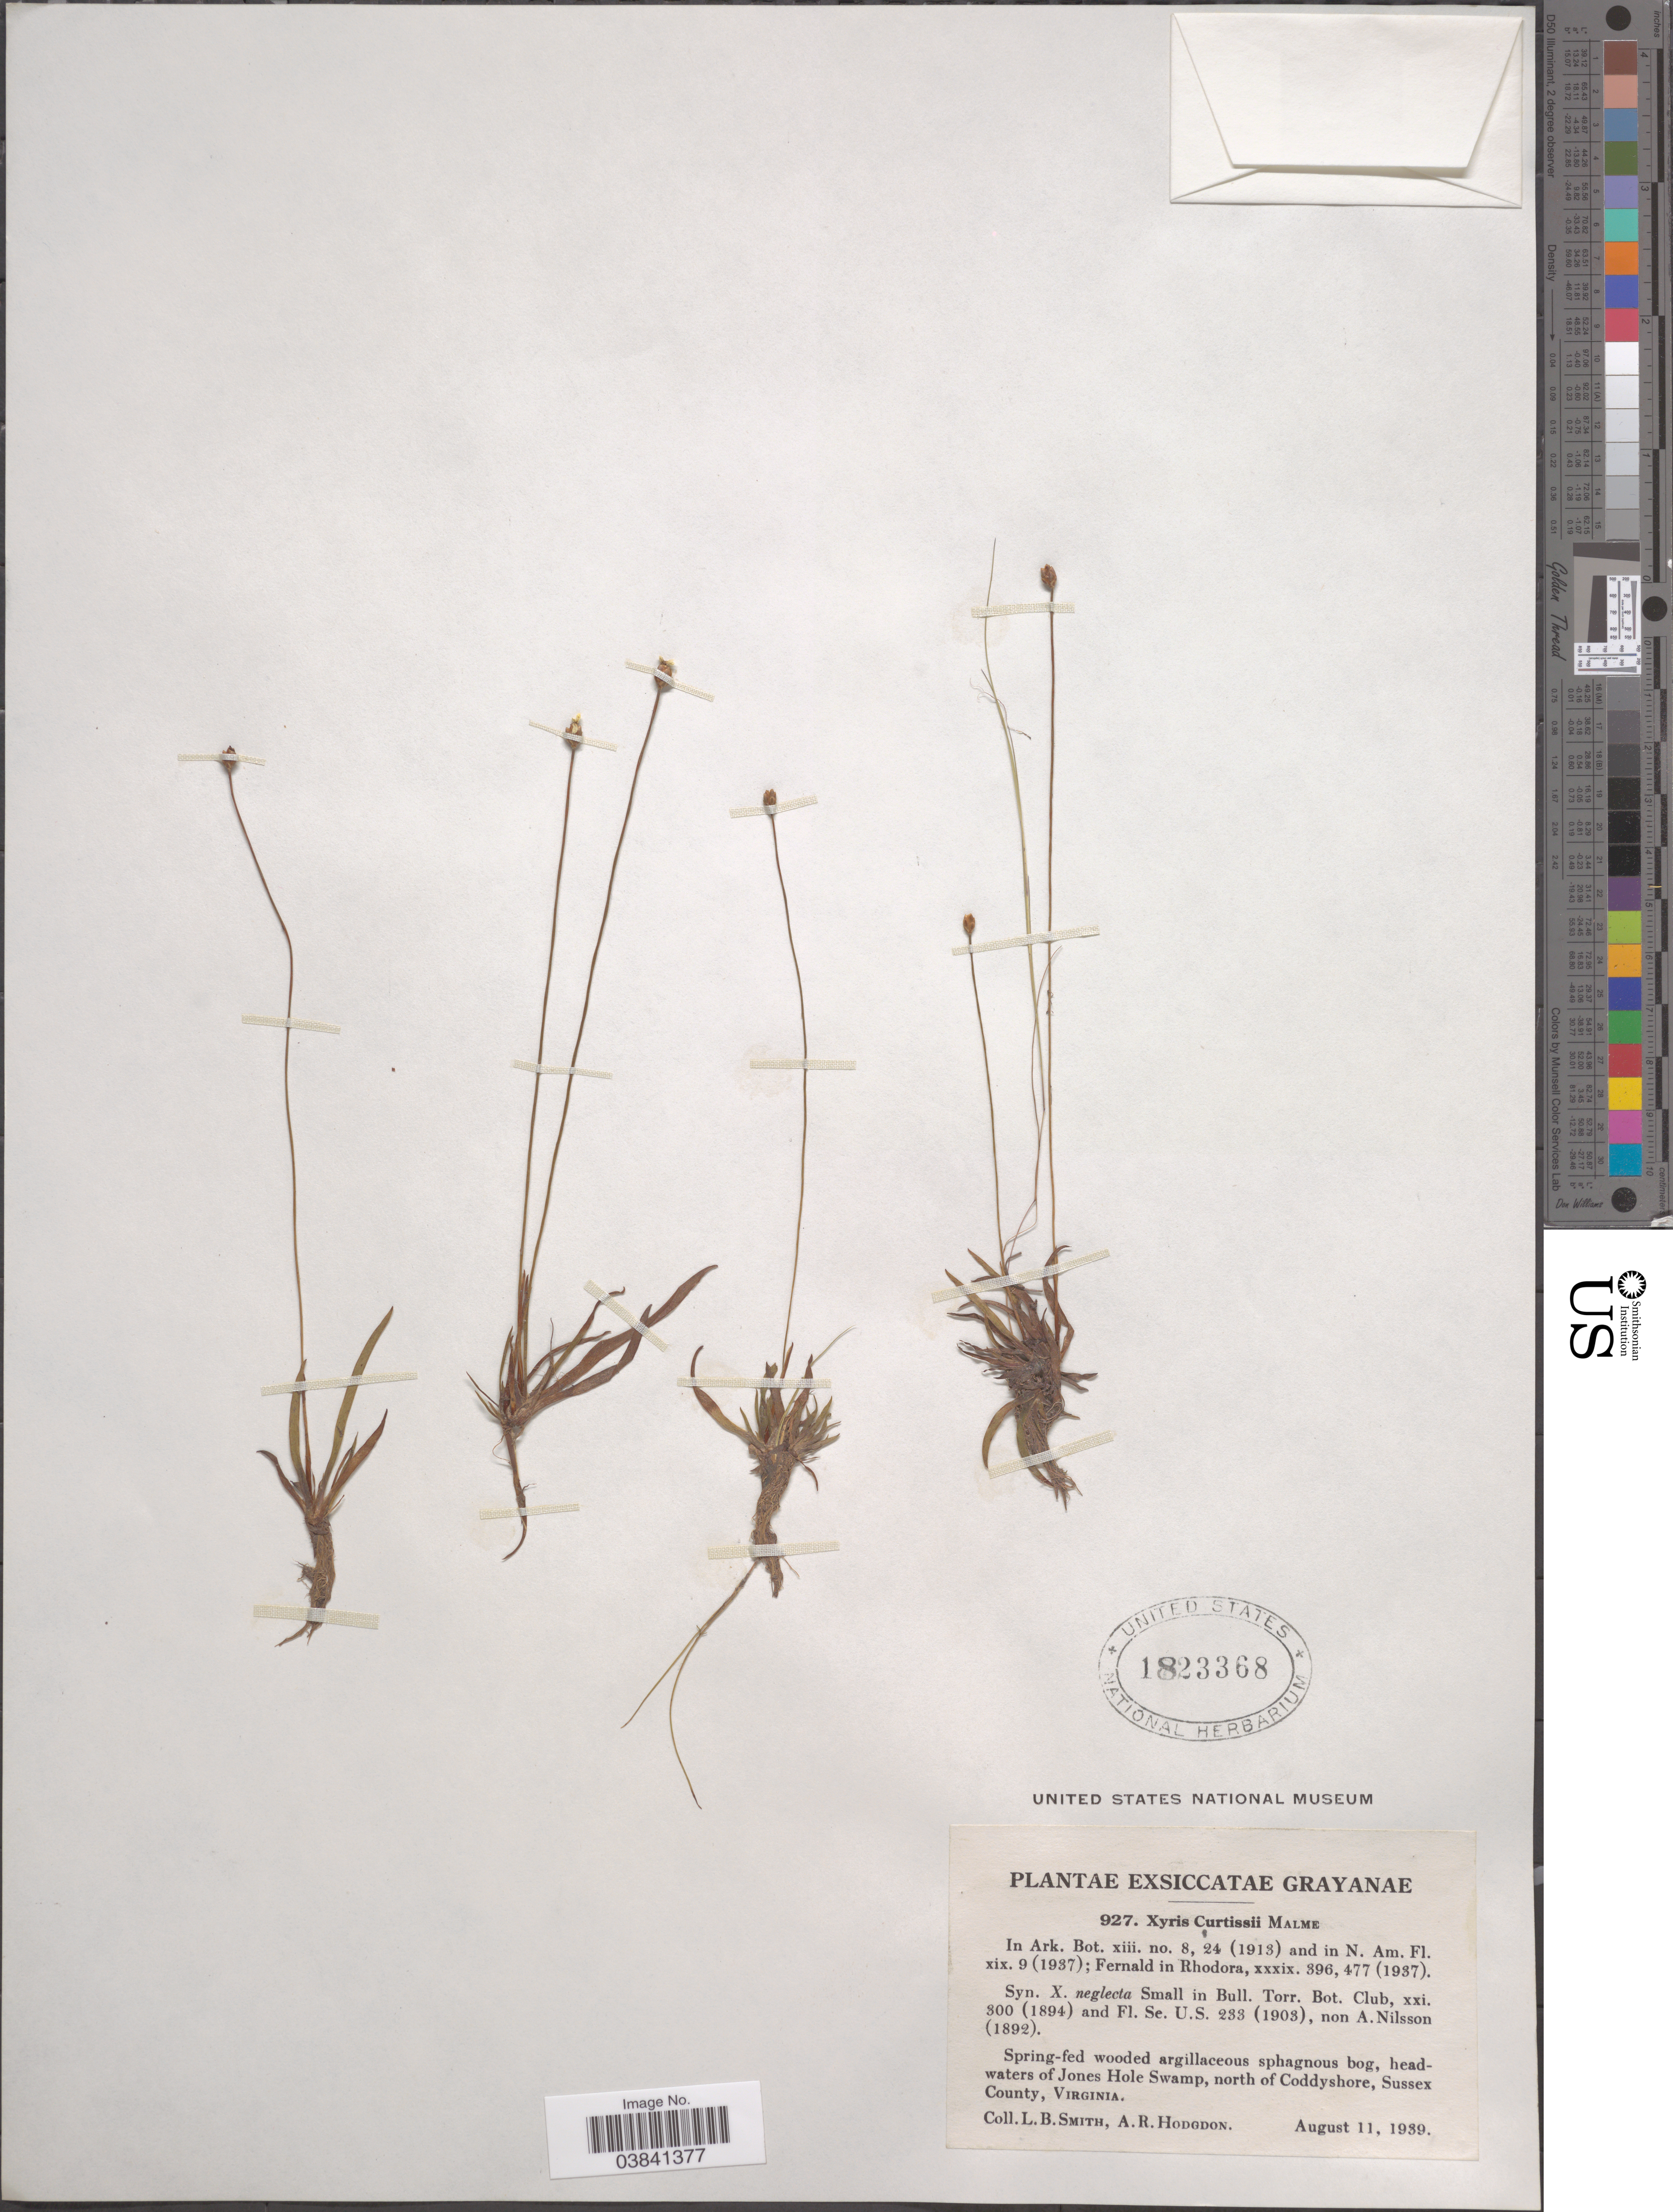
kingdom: Plantae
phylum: Tracheophyta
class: Liliopsida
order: Poales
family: Xyridaceae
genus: Xyris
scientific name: Xyris difformis var. curtissii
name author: (Malme) Kral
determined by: Kral, Robert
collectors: L. Smith & A. R. Hodgdon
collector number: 927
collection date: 1939-08-11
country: United States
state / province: Virginia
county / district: Sussex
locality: Headwaters of Jones Hole Swamp, north of Coddyshore, Sussex County.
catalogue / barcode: US 1823368